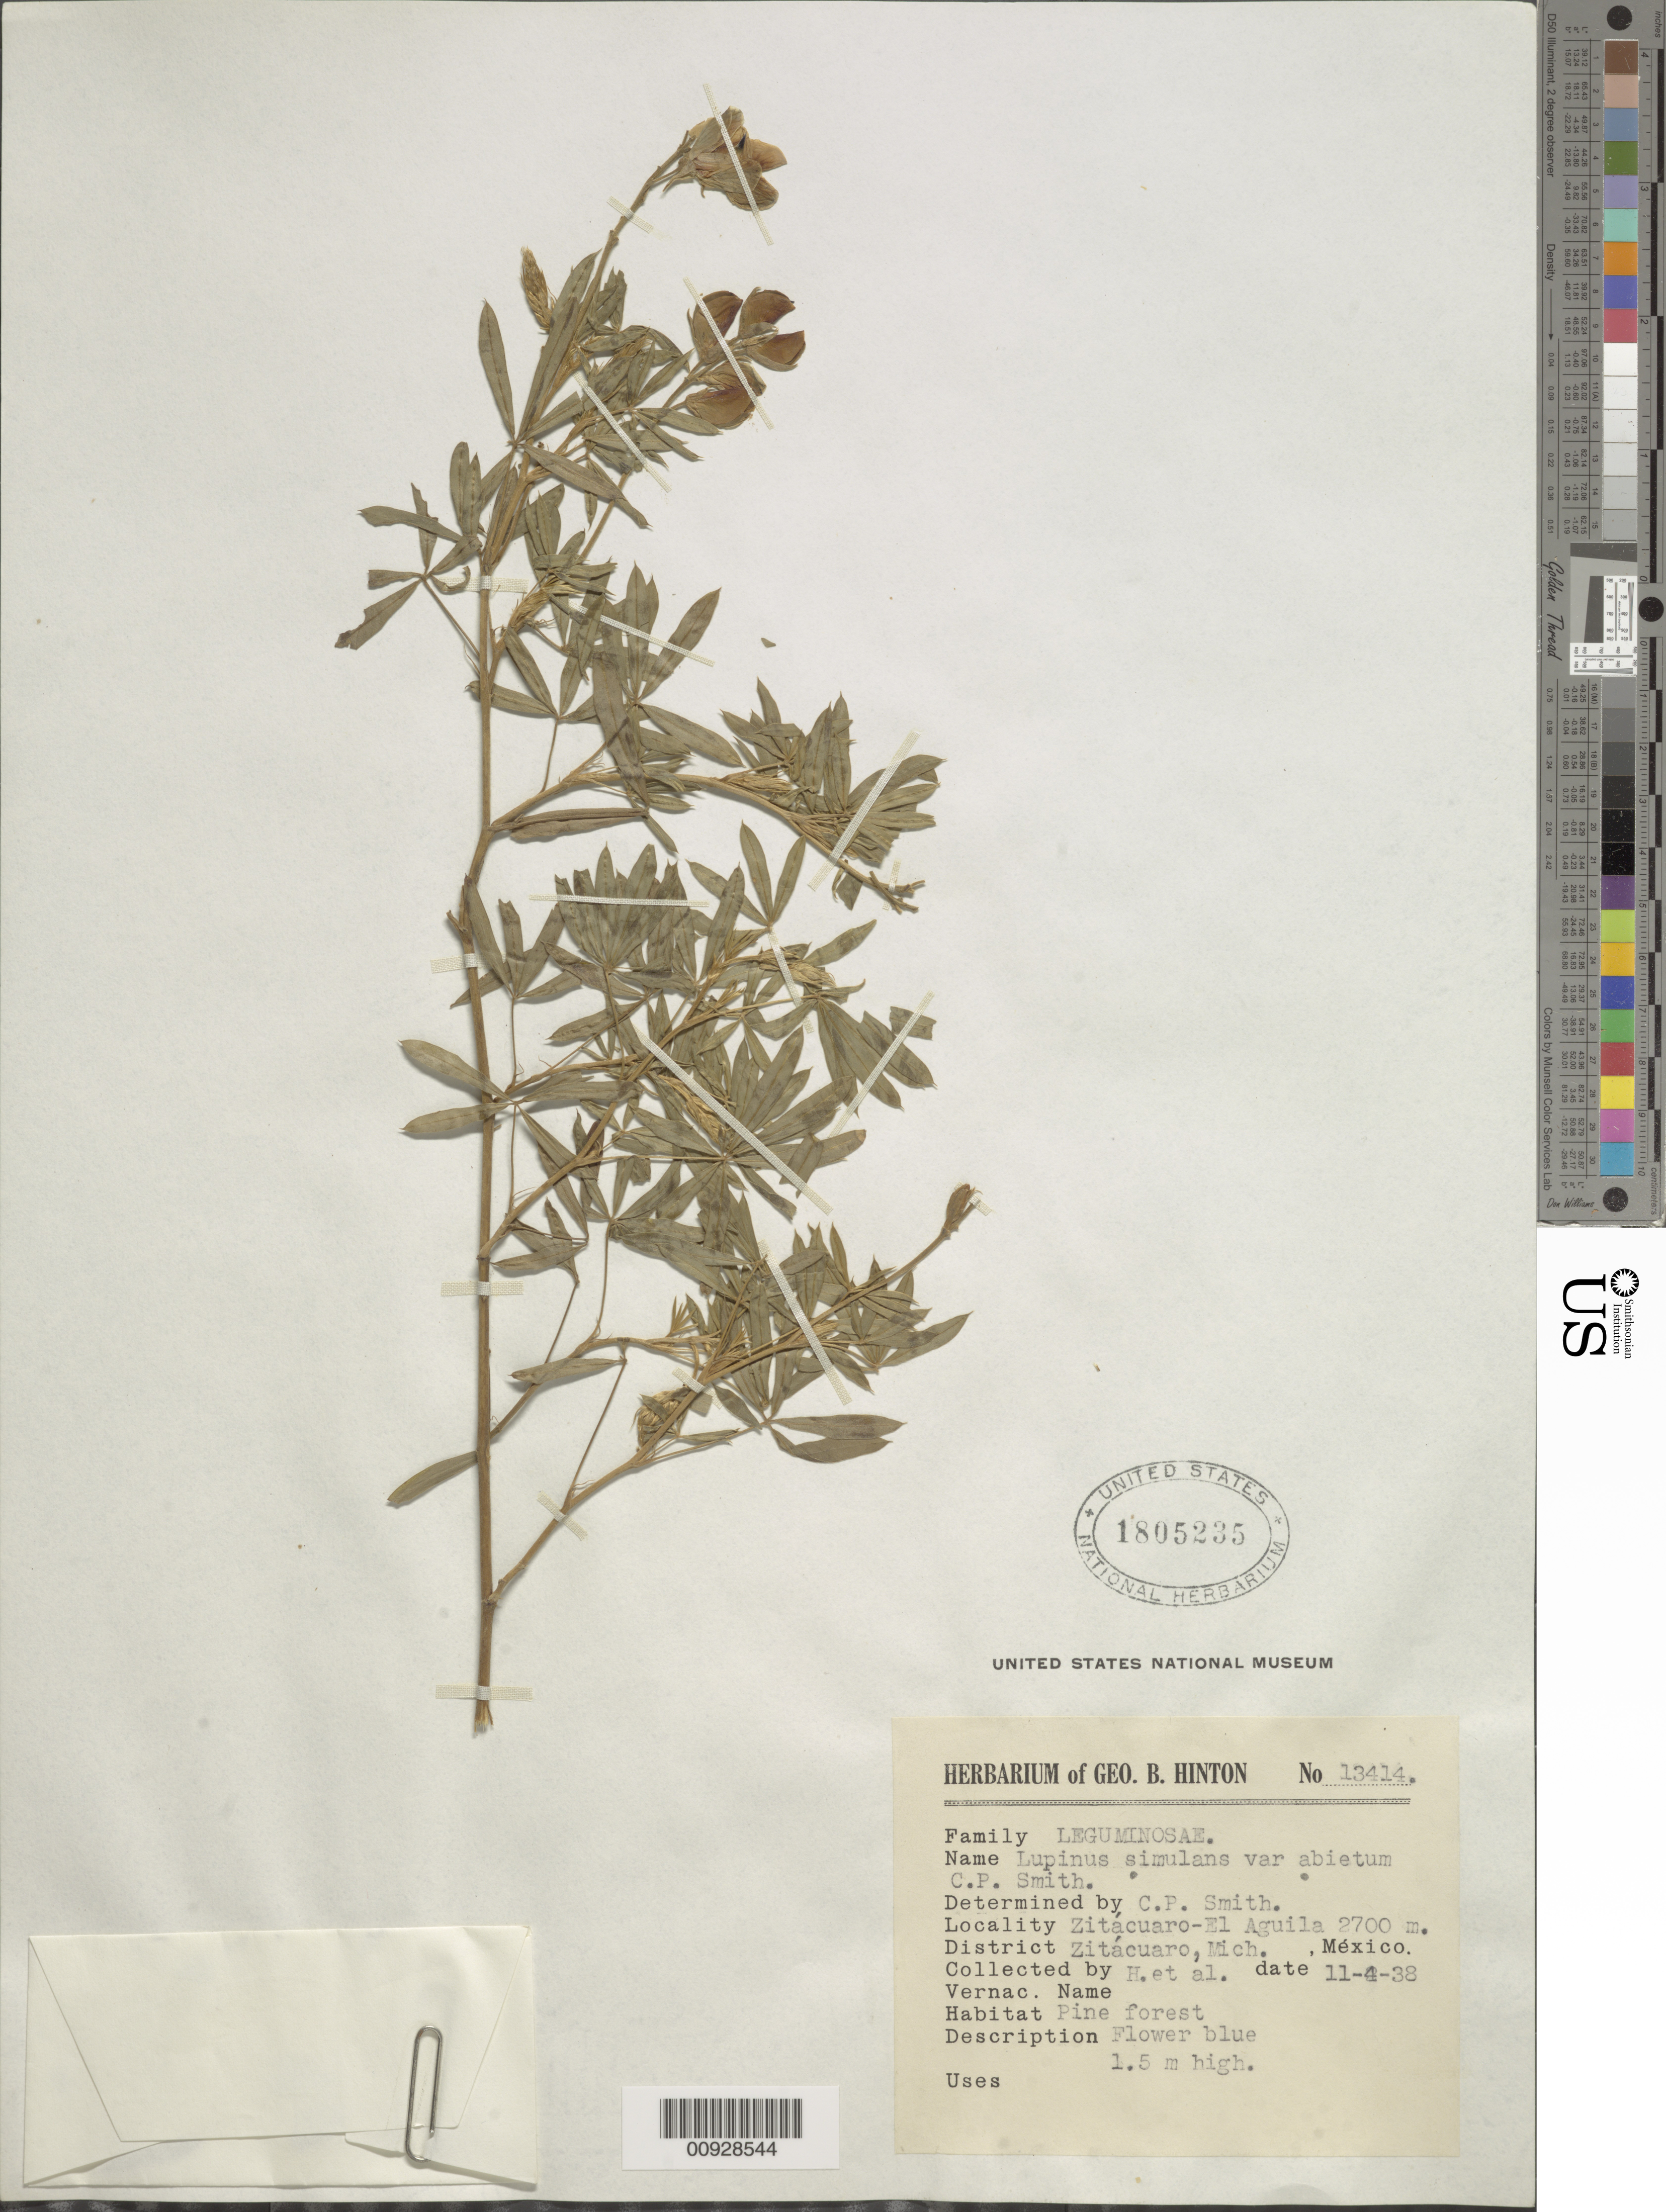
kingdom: Plantae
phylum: Tracheophyta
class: Magnoliopsida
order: Fabales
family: Fabaceae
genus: Lupinus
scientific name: Lupinus simulans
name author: Rose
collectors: G. B. Hinton & et al.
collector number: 13414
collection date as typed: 04 Nov 1938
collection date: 1938-11-04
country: Mexico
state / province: Michoacán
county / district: Zitácuaro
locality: Zitácuaro - El Aguila, District Zitácuaro, Michoacán.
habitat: Pine forest.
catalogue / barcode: US 1805235